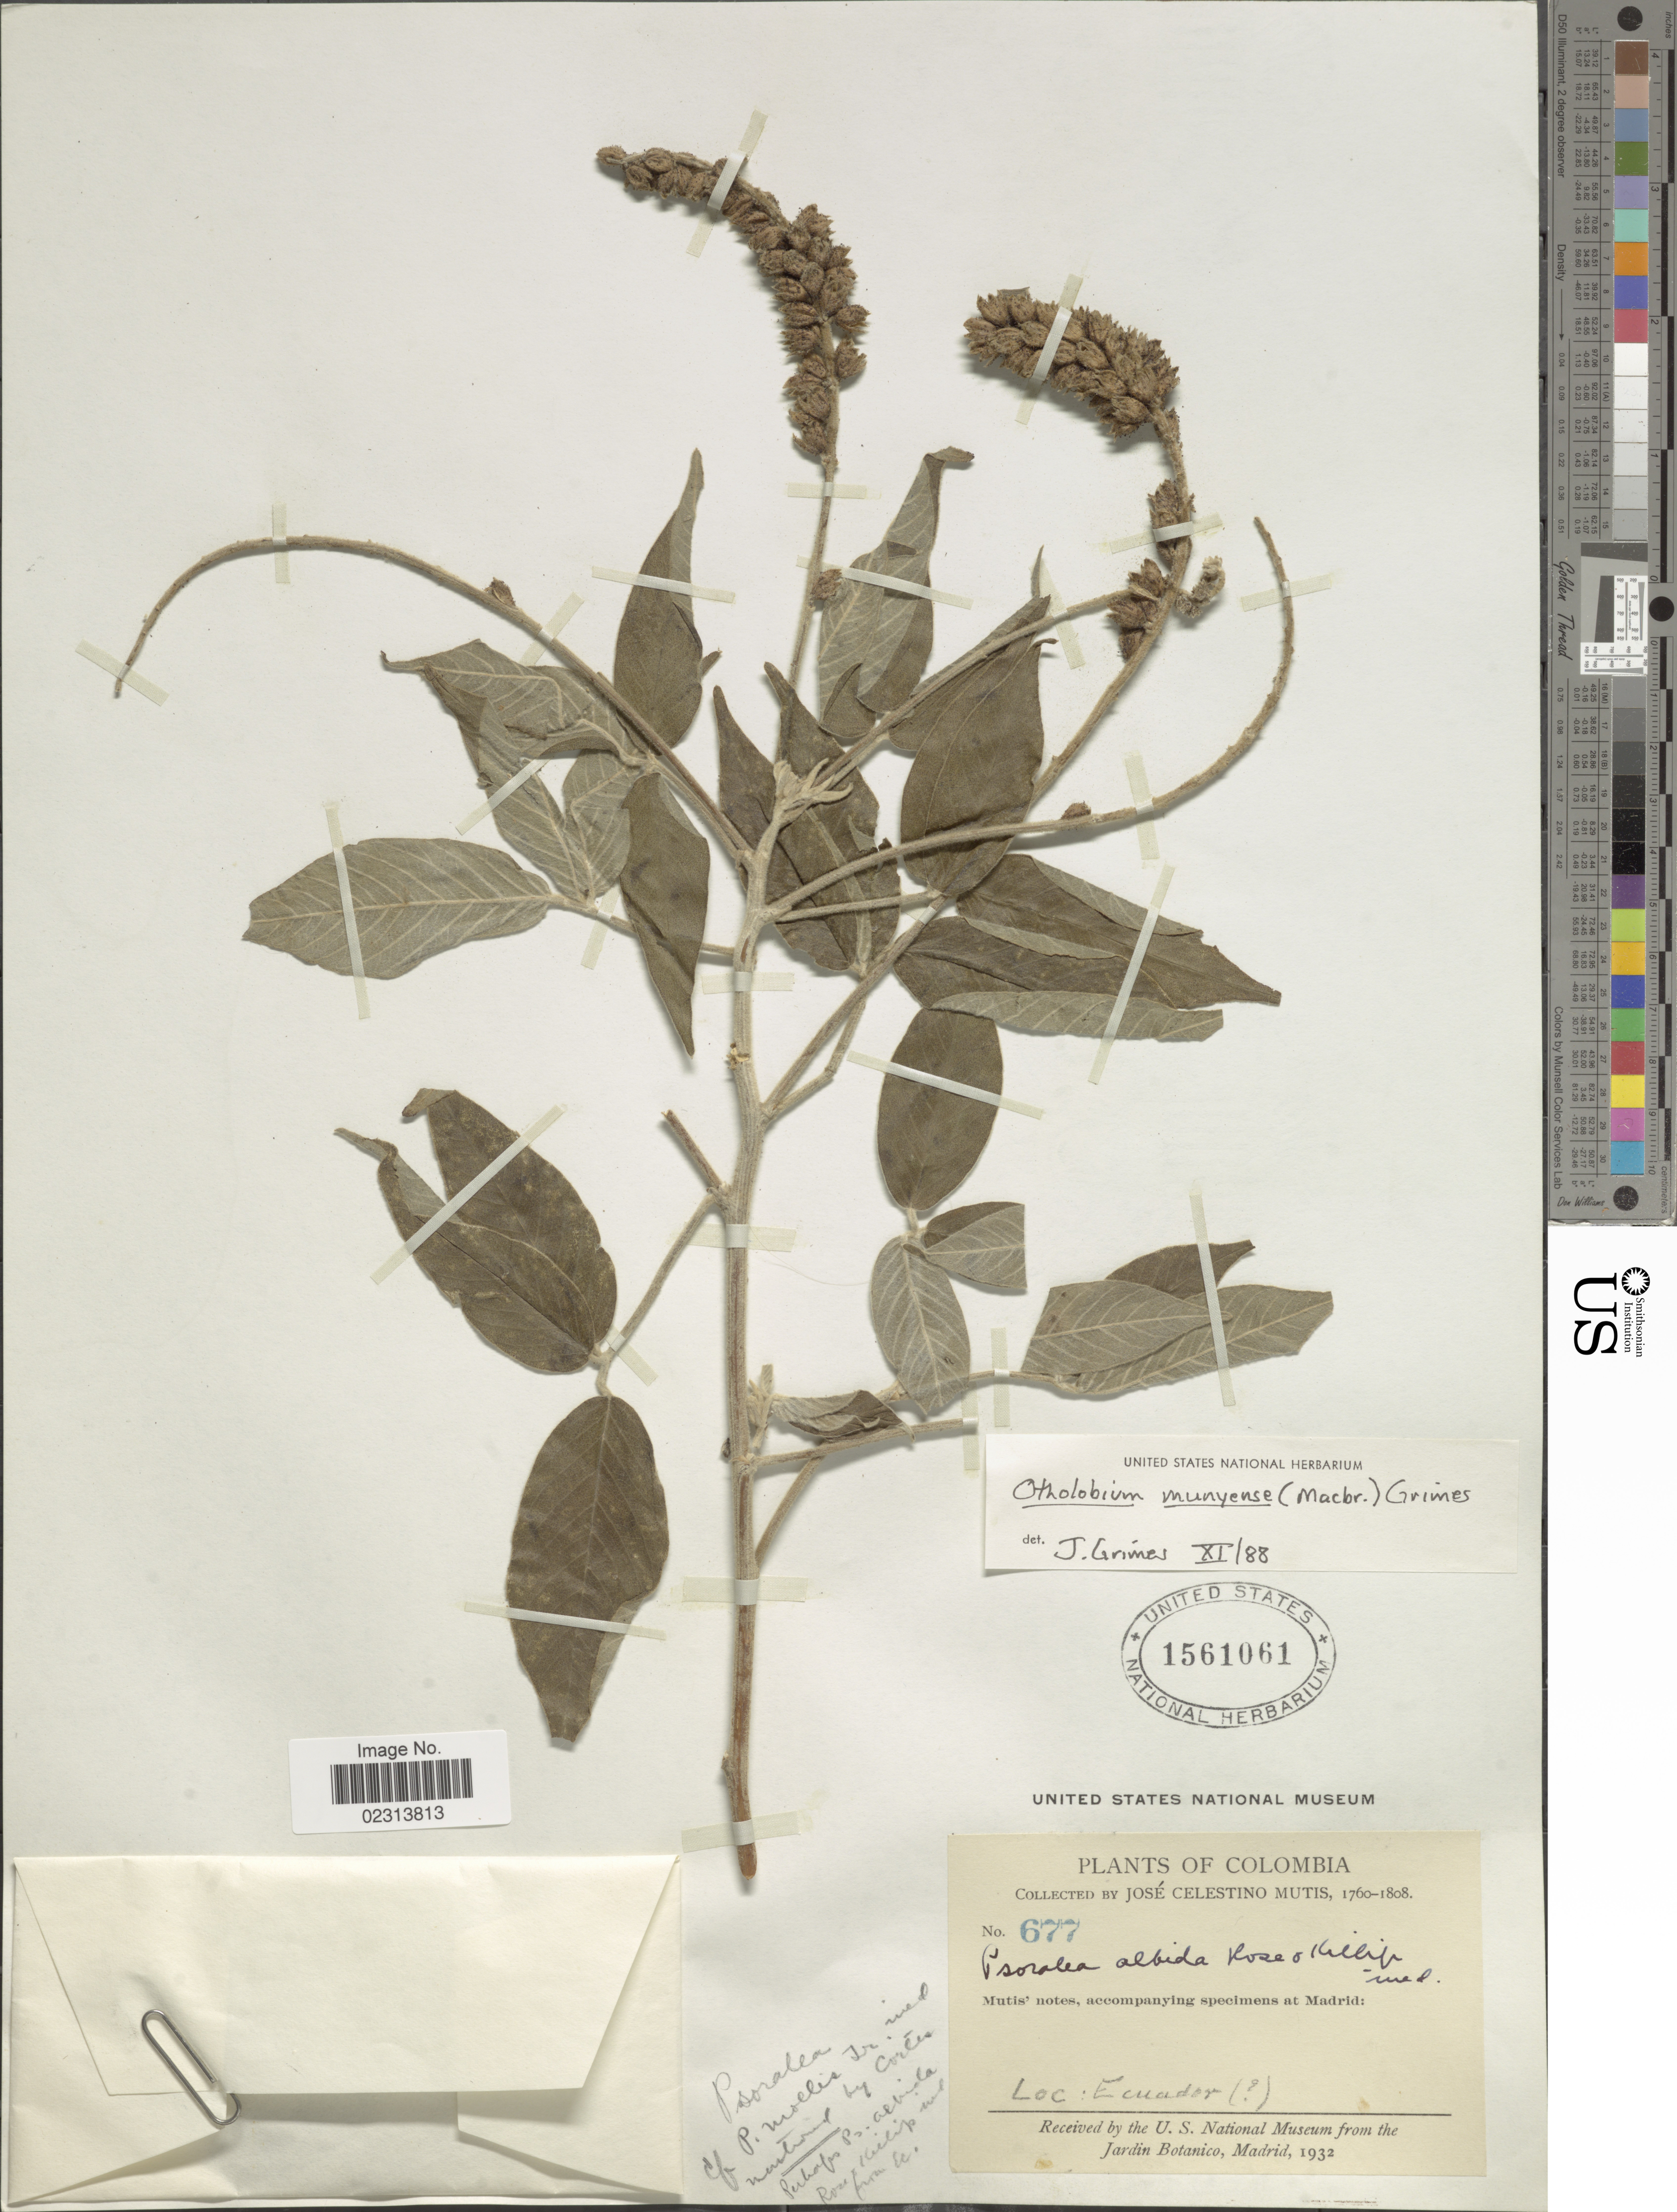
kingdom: Plantae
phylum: Tracheophyta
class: Magnoliopsida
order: Fabales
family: Fabaceae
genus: Otholobium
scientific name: Otholobium munyense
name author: (J.F. Macbr.) J.W. Grimes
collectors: J. C. B. Mutis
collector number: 677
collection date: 1760/1808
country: Colombia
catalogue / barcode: US 1561061